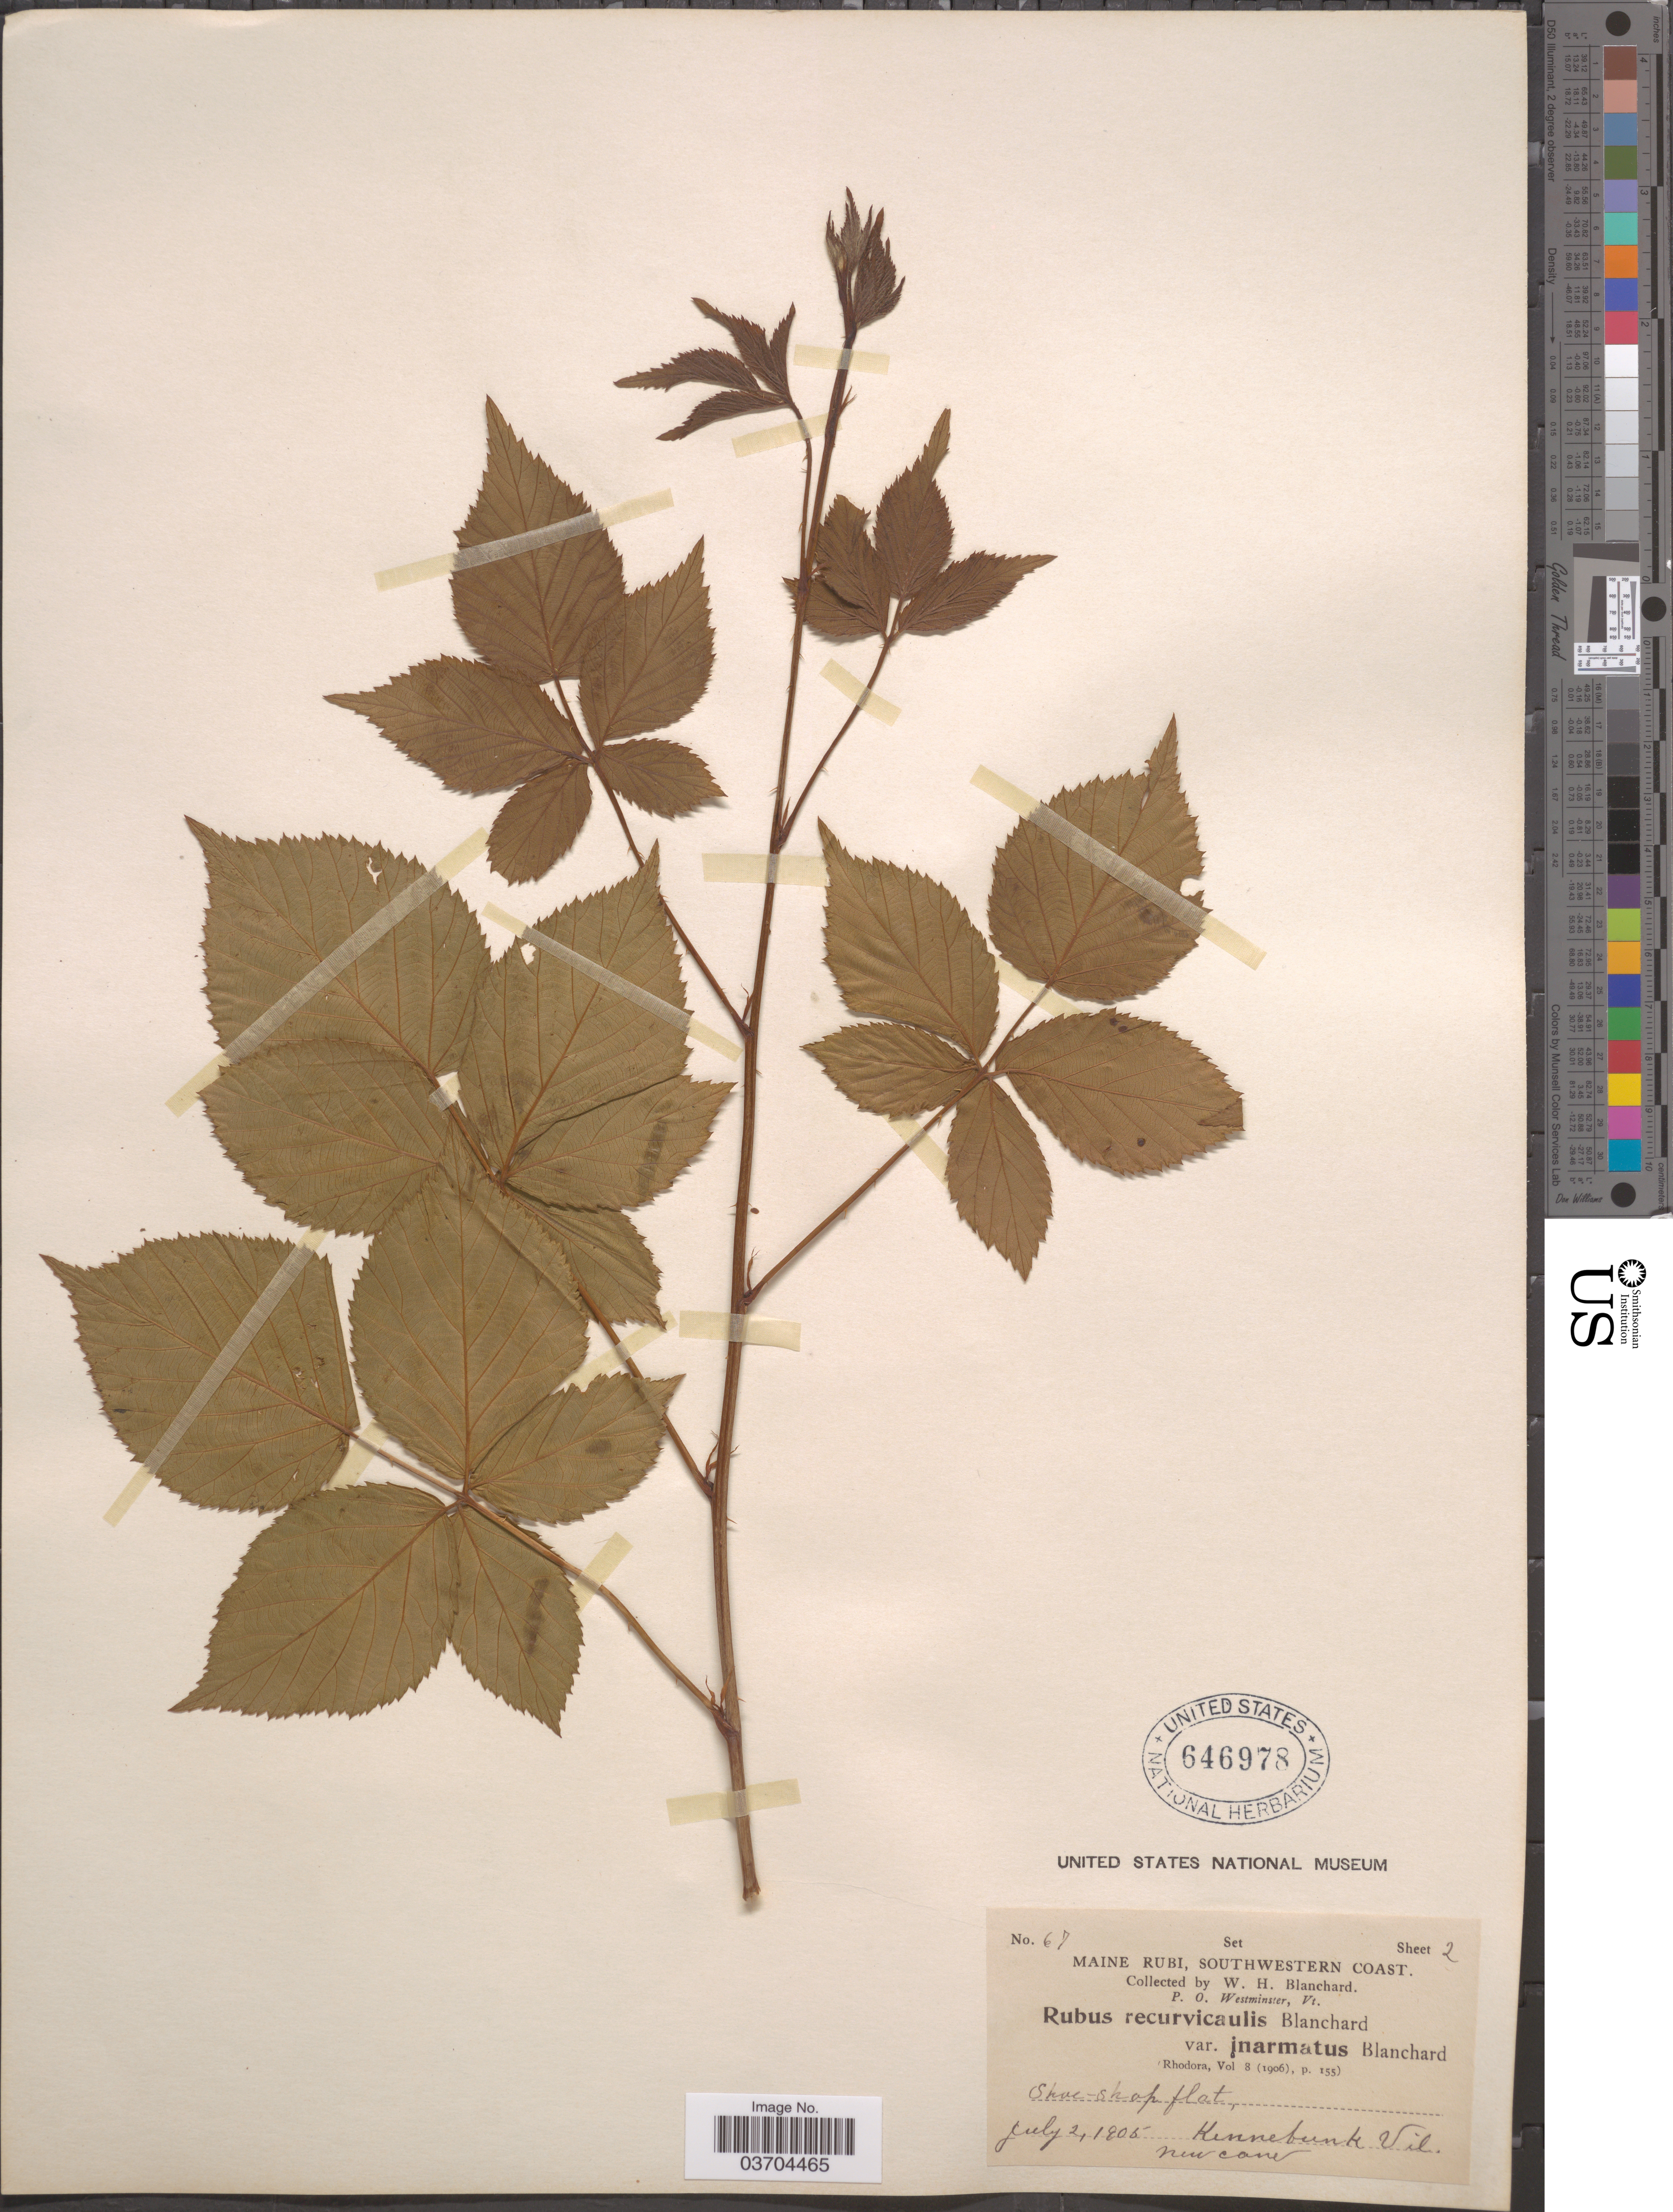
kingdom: Plantae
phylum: Tracheophyta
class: Magnoliopsida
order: Rosales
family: Rosaceae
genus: Rubus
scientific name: Rubus canadensis x R. procumbens Muhl.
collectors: W. H. Blanchard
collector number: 67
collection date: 1905-07-02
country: United States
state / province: Maine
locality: Maine Rubi, Southwestern coast. Kennebunk Vil.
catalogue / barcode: US 646978